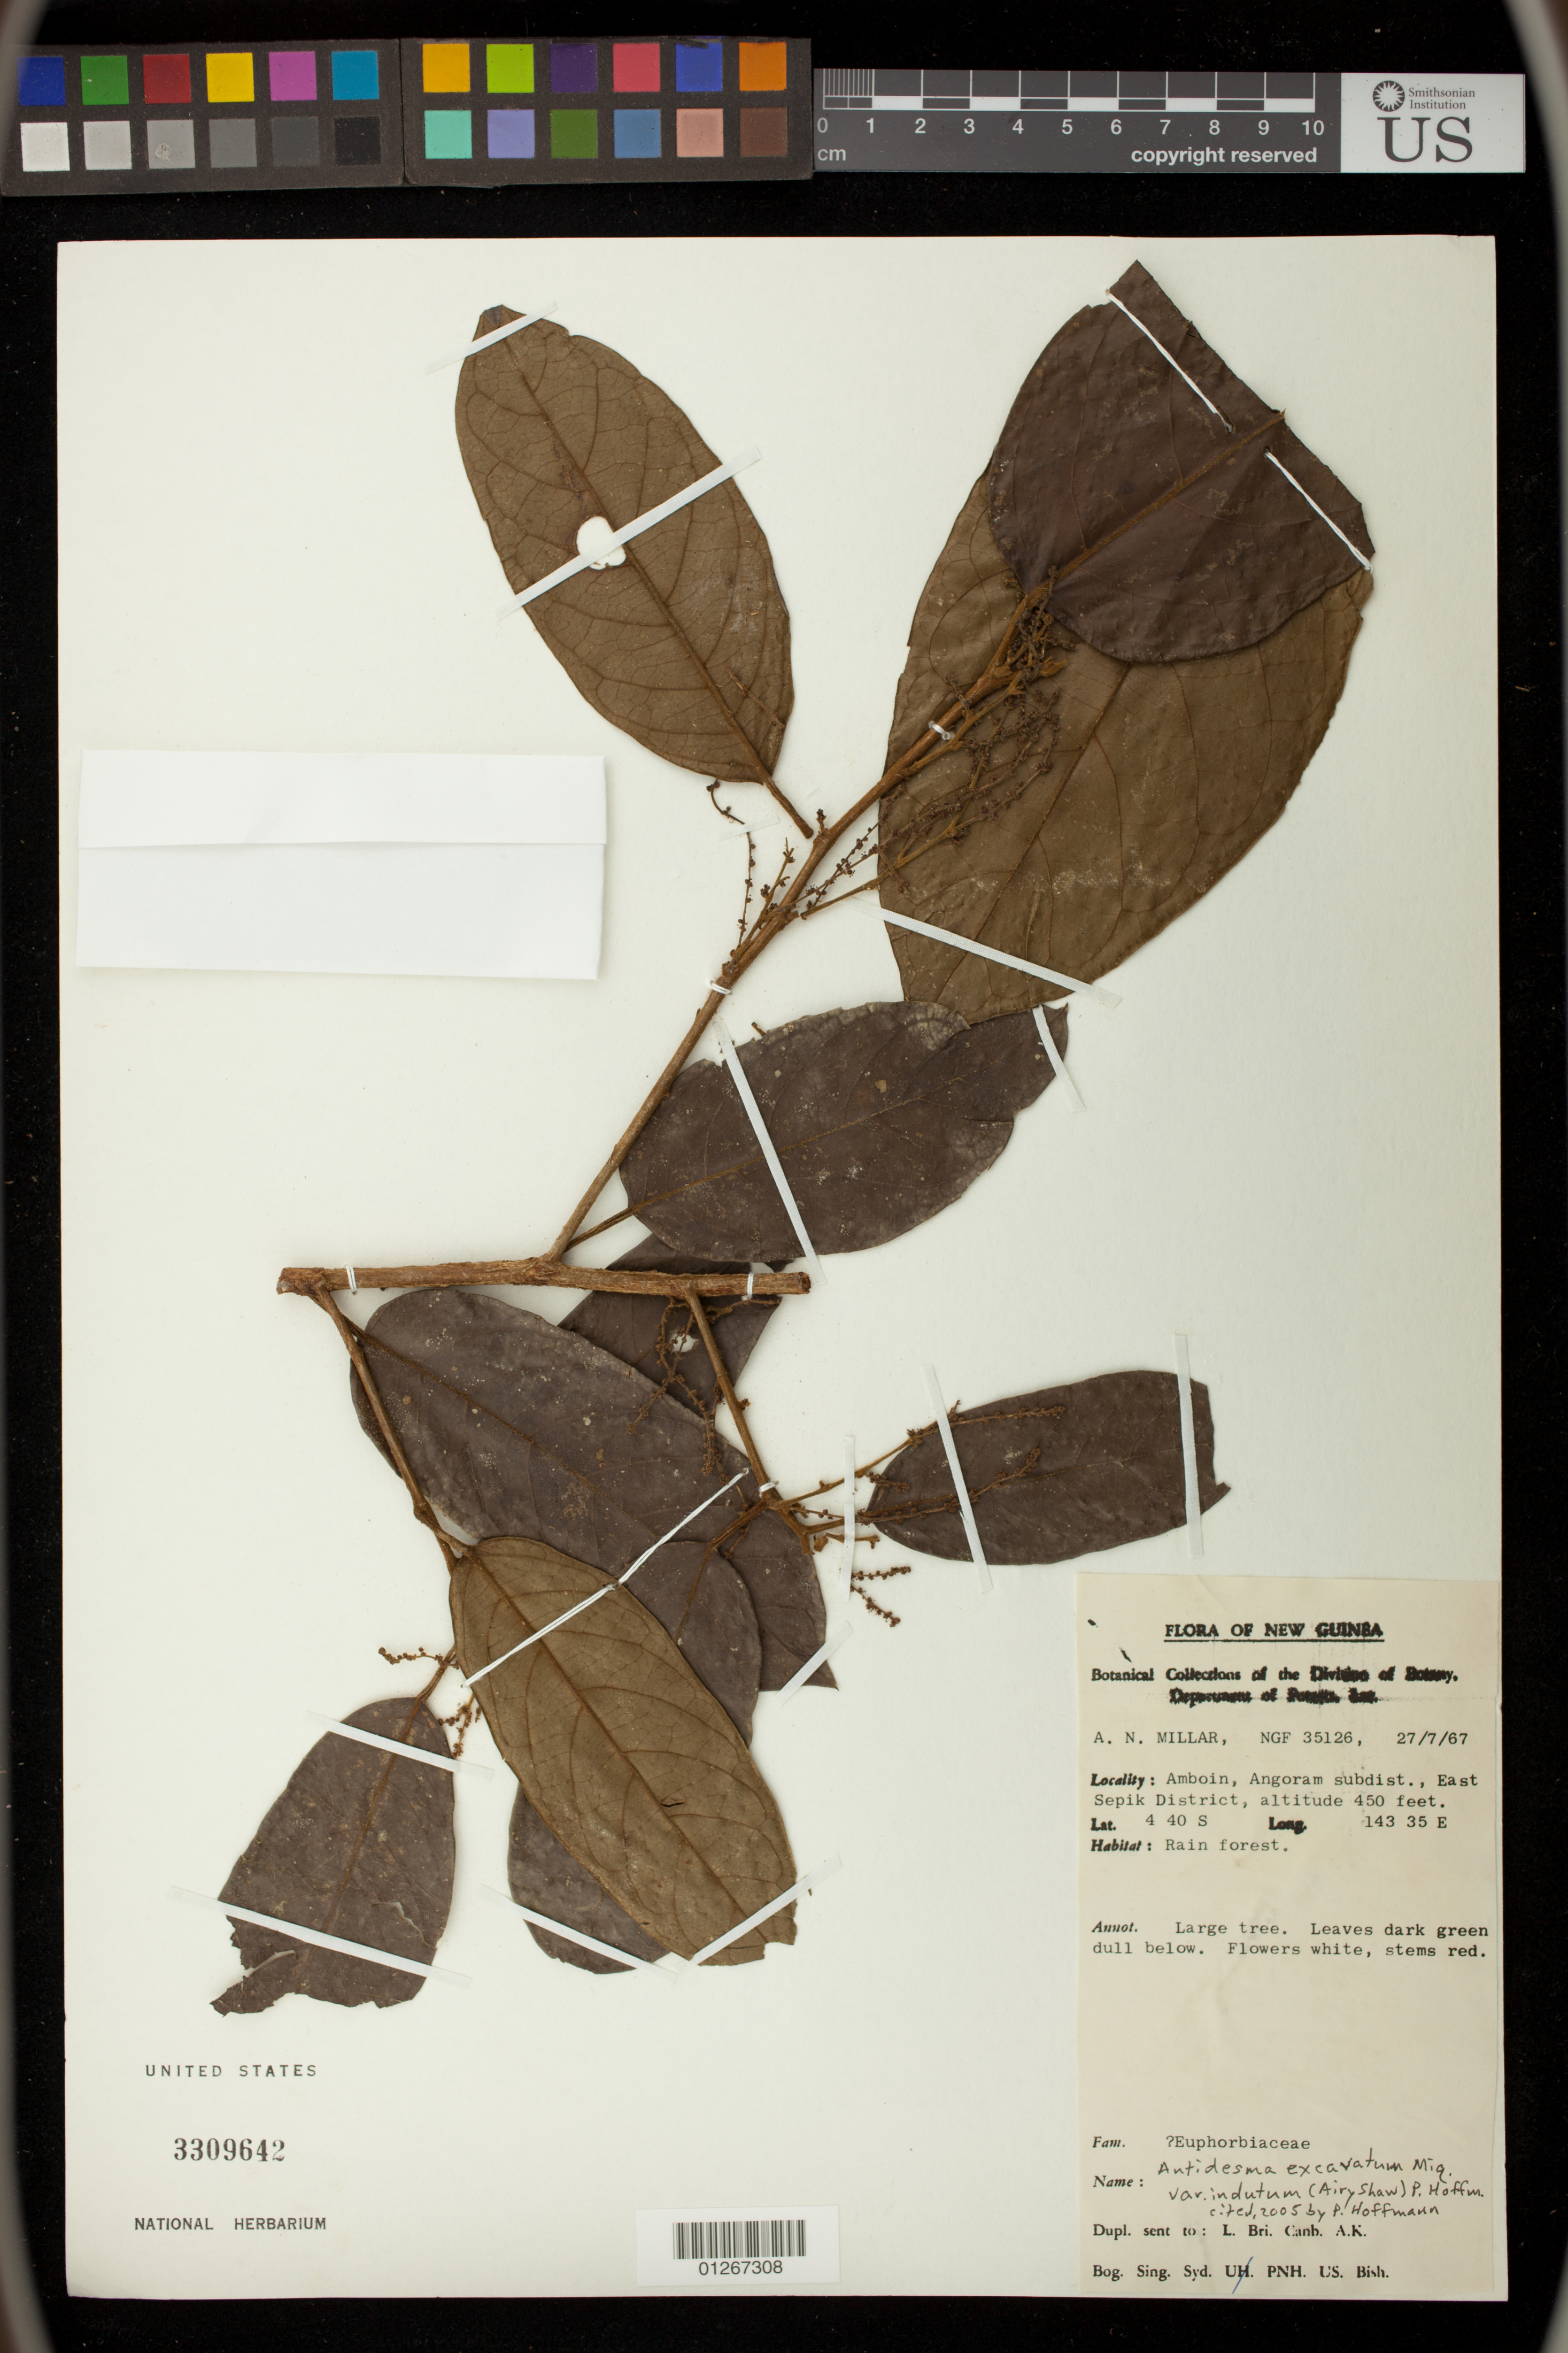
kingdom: Plantae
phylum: Tracheophyta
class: Magnoliopsida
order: Malpighiales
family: Phyllanthaceae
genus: Antidesma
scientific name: Antidesma excavatum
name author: Miq.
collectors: N. Millar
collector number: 35126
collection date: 1967-07-27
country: Papua New Guinea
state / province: East Sepik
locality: Amboin, Angoram subdistrict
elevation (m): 137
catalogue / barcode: US 3309642